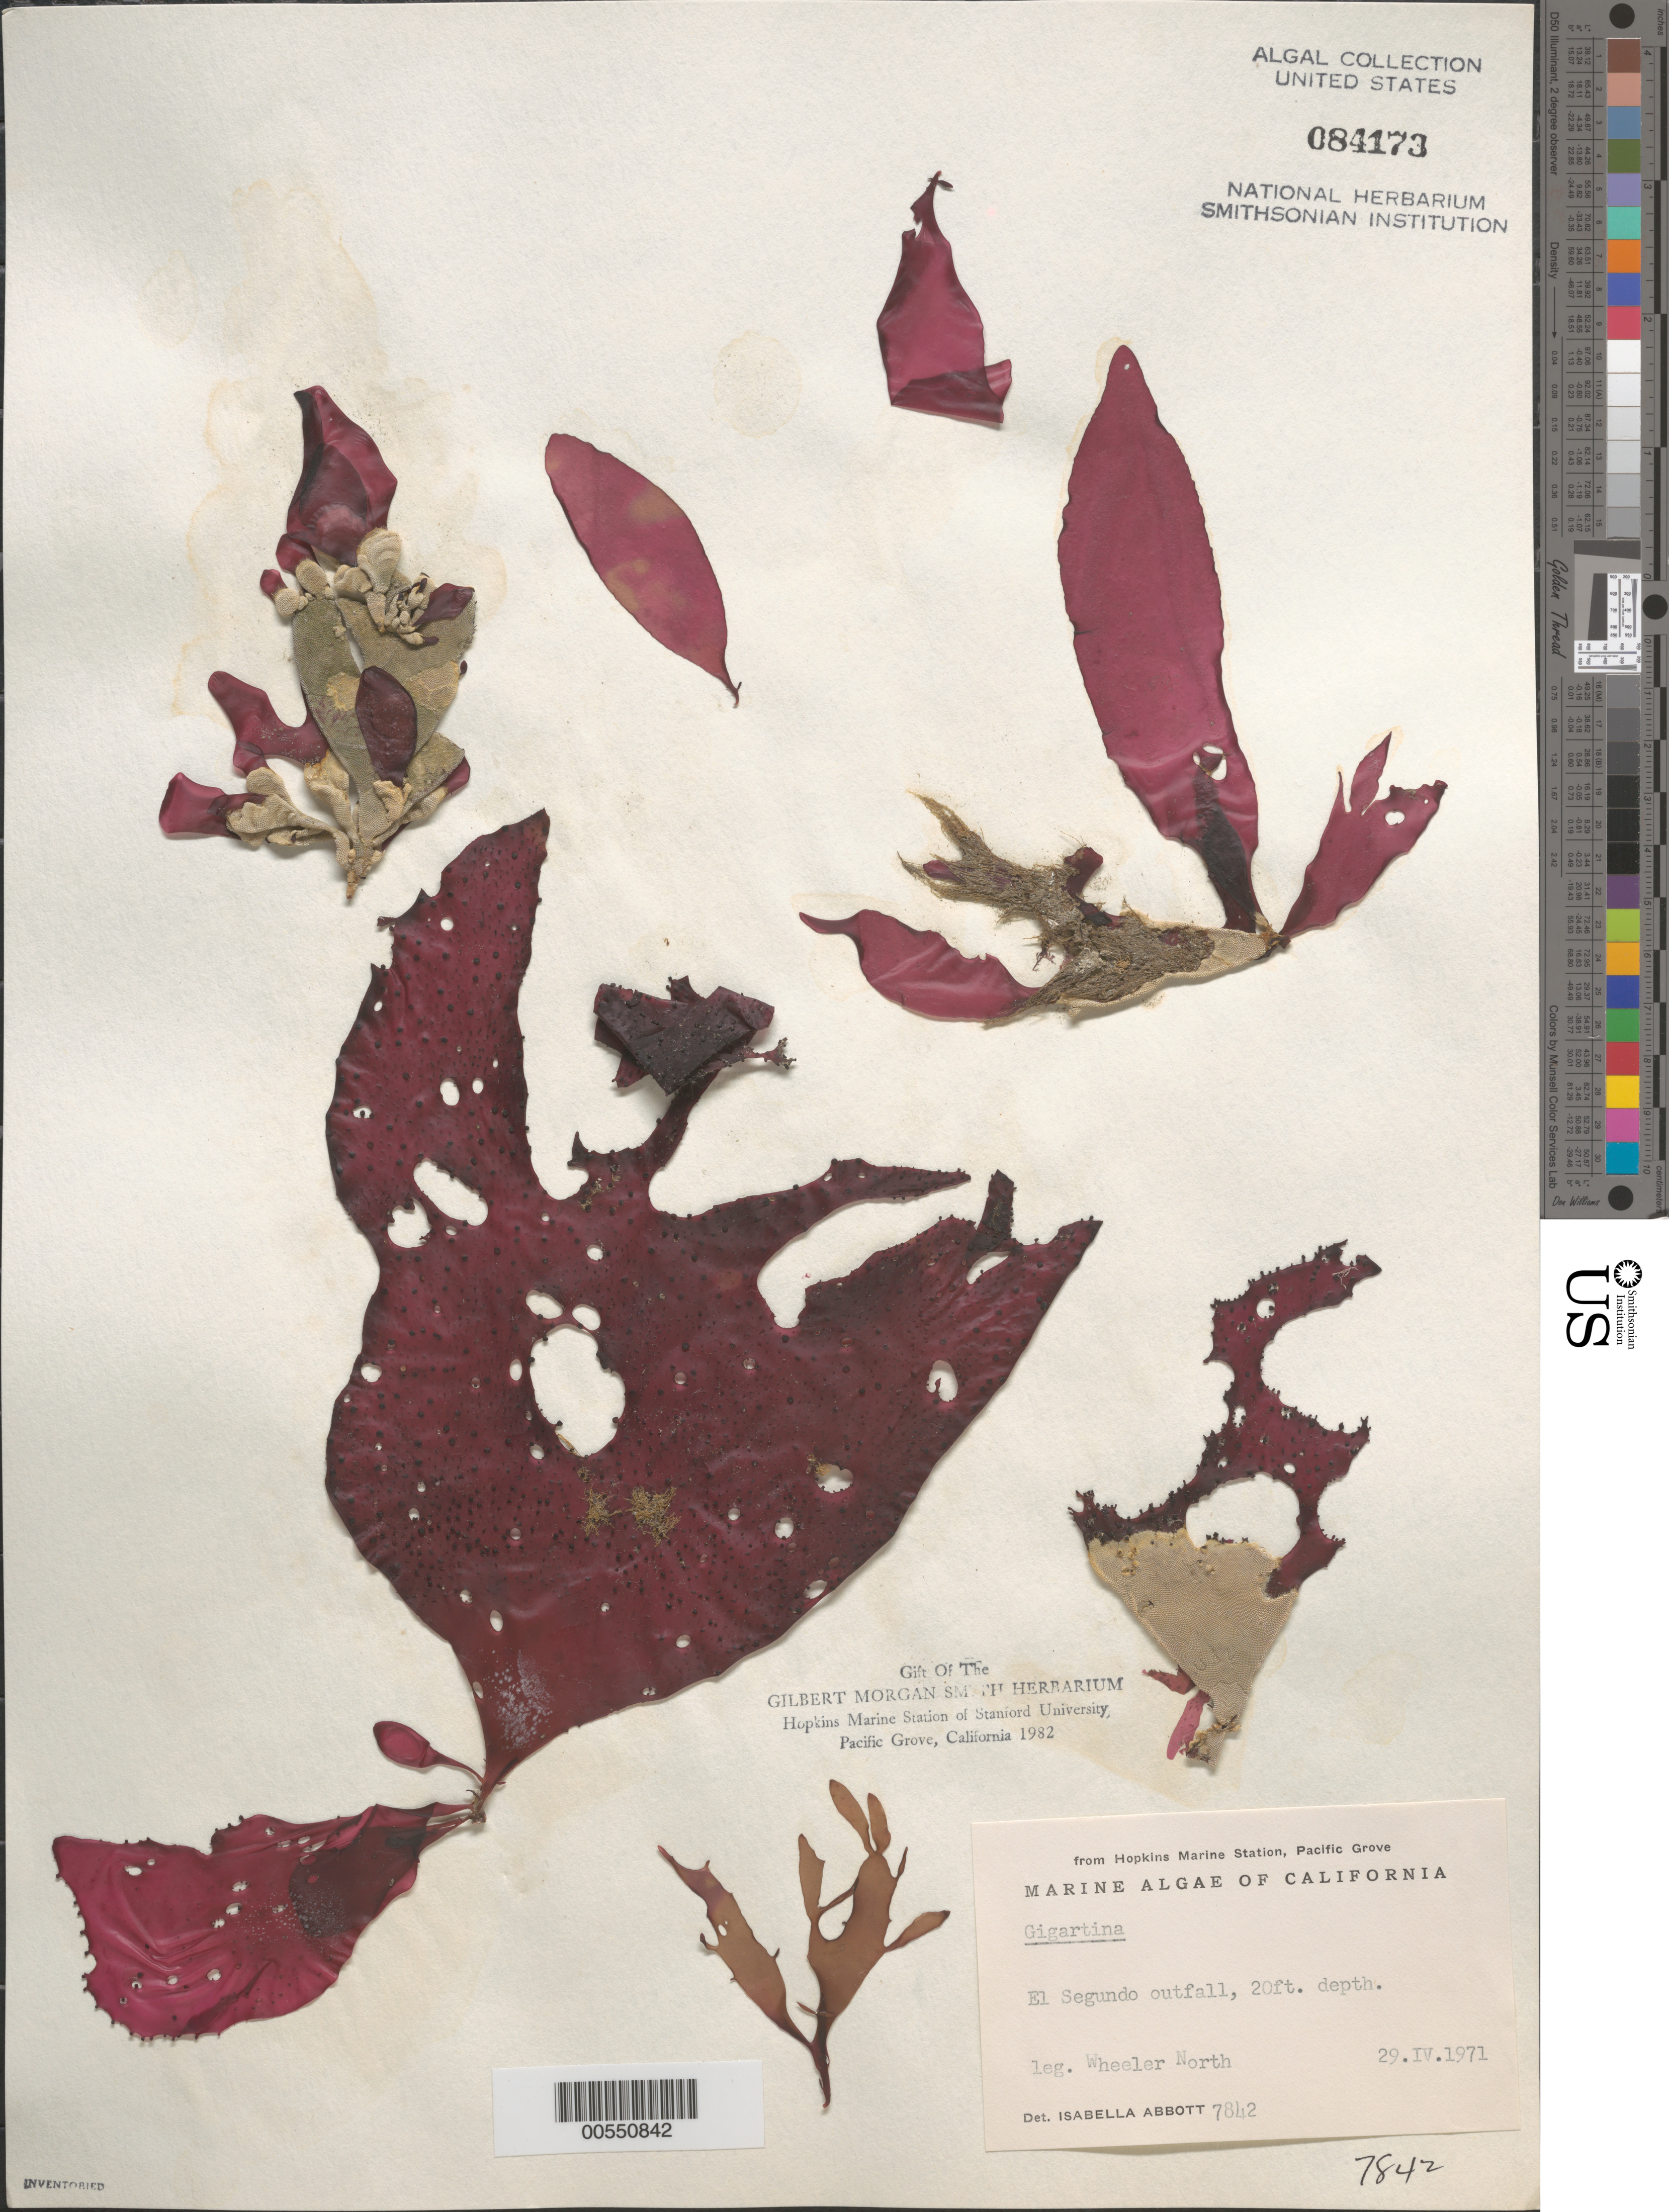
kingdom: Plantae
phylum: Rhodophyta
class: Florideophyceae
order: Gigartinales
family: Gigartinaceae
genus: Gigartina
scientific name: Gigartina sp.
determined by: Abbott, Isabella A.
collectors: W. North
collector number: IAA 7842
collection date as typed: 29 Apr 1971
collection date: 1971-04-29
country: United States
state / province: California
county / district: Los Angeles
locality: El Segundo outfall, Santa Monica Bay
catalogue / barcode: US 84173